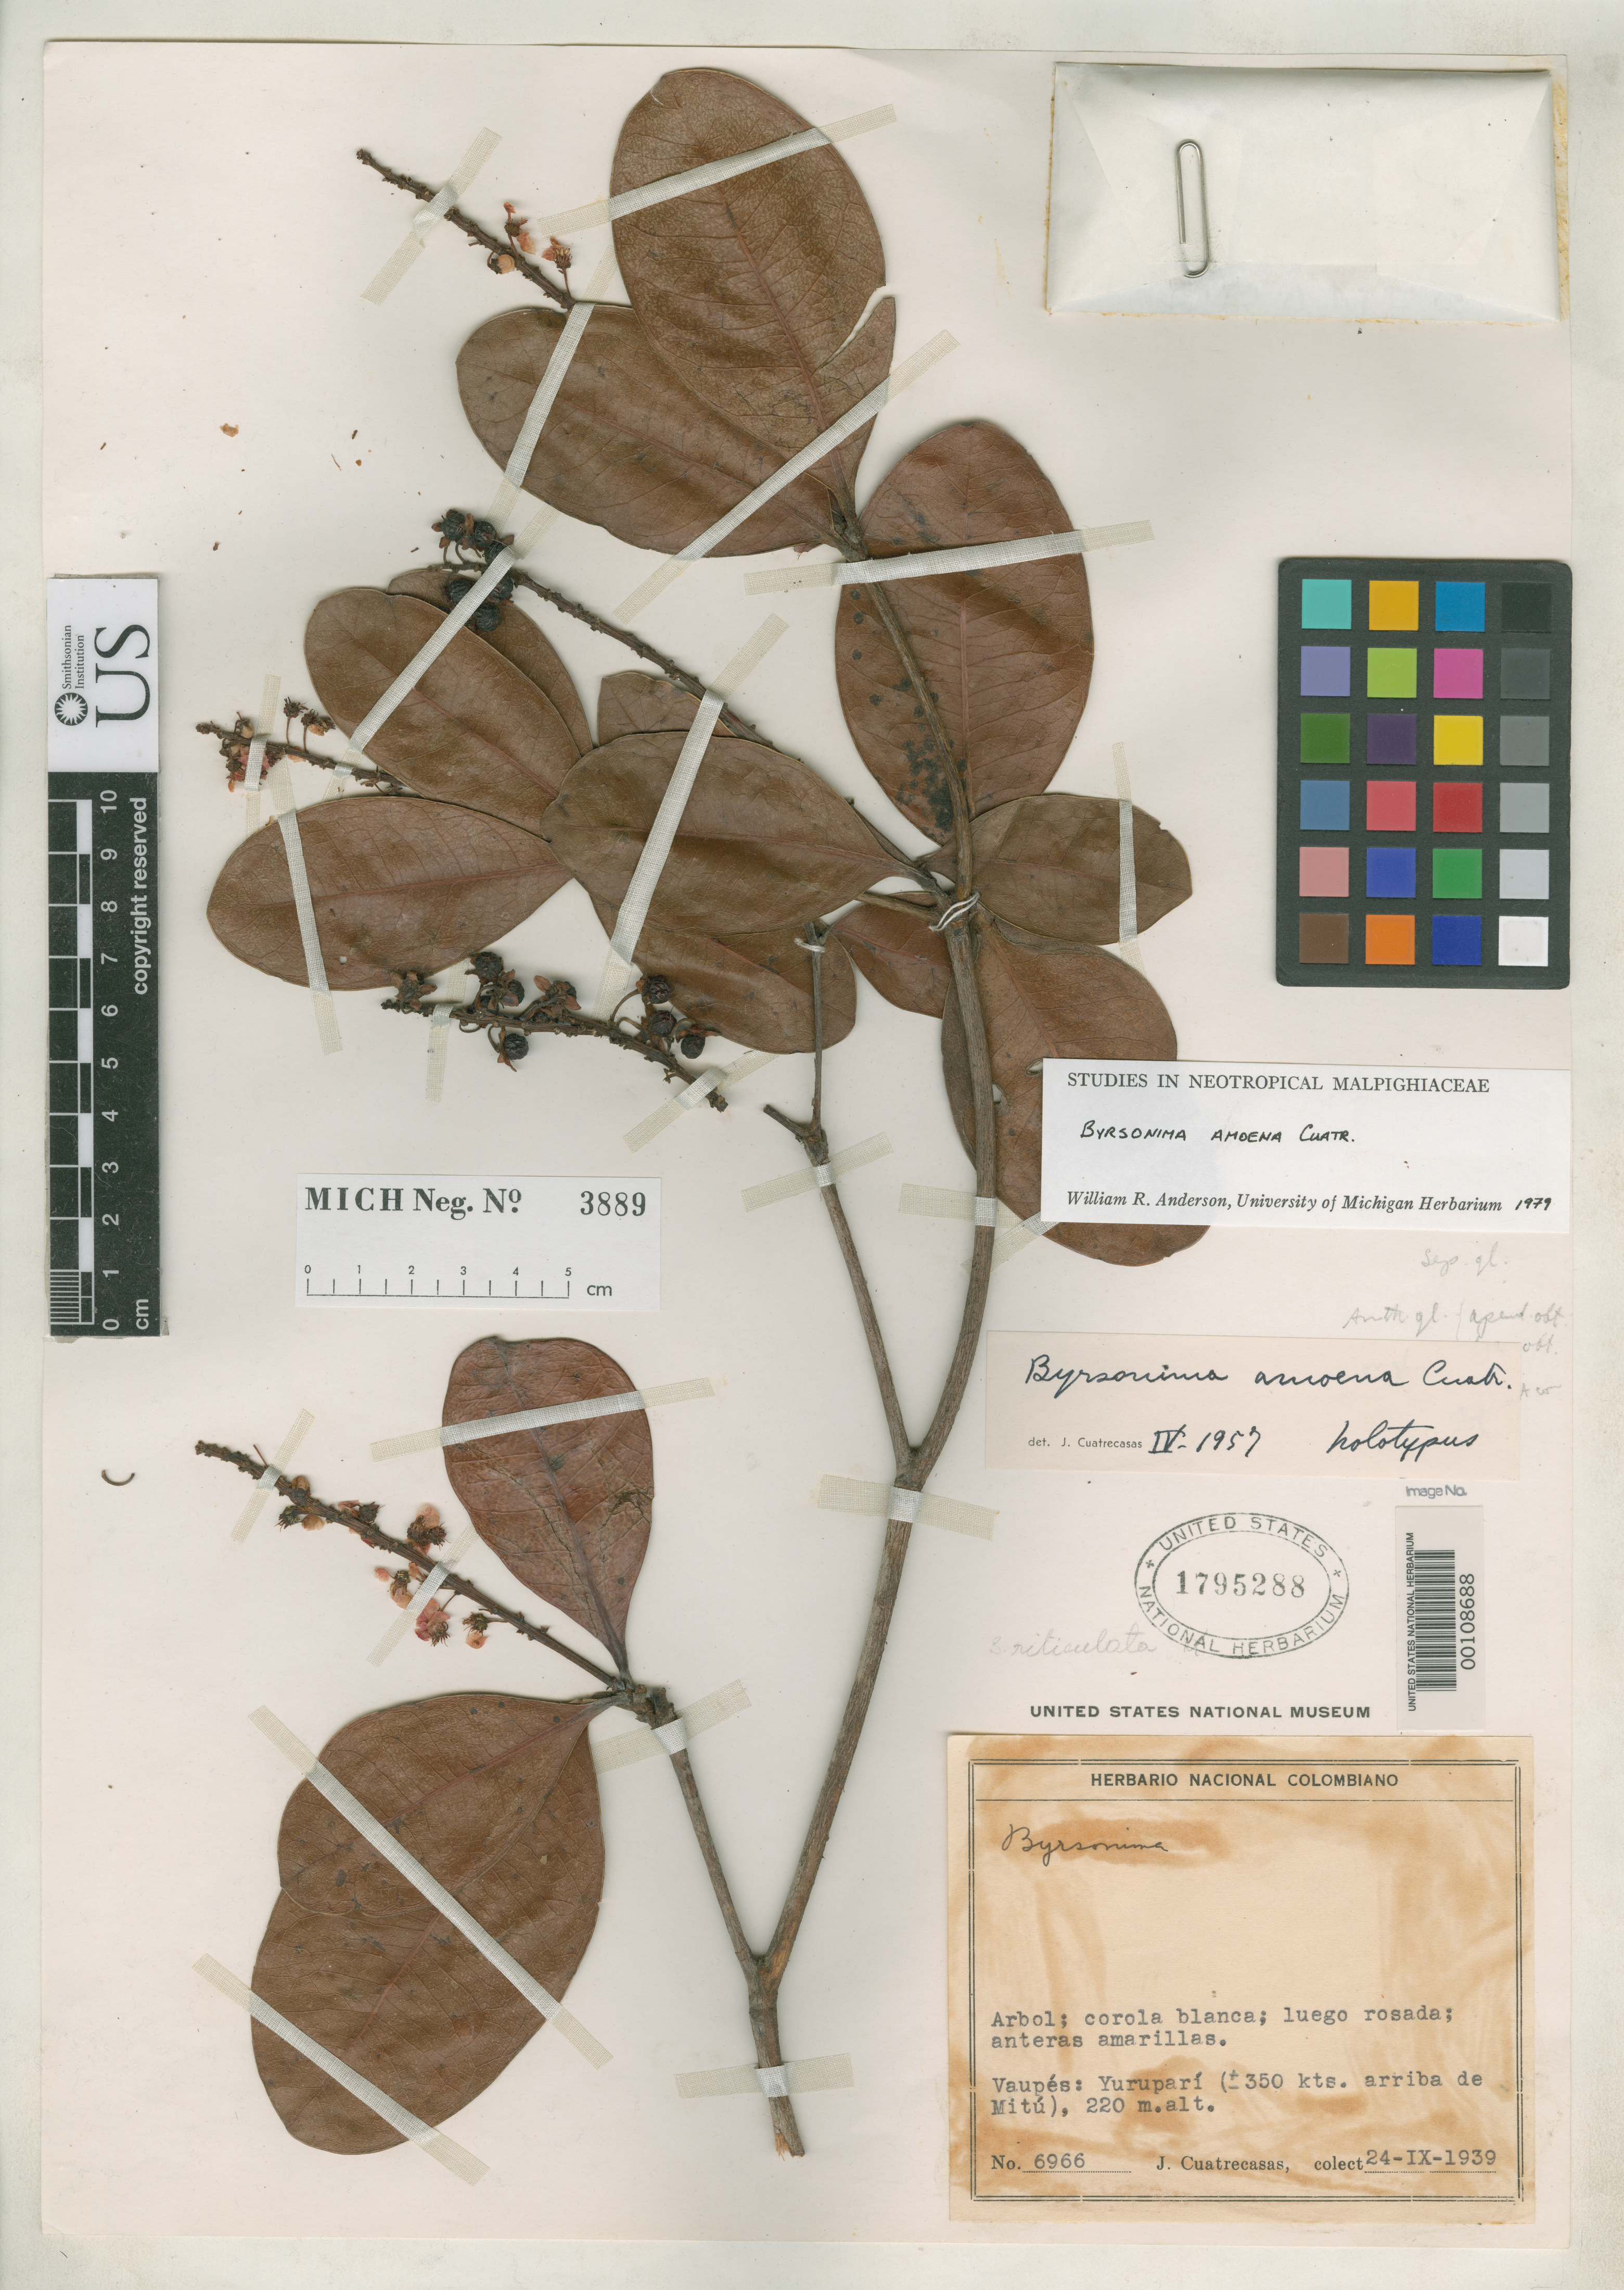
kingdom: Plantae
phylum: Tracheophyta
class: Magnoliopsida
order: Malpighiales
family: Malpighiaceae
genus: Byrsonima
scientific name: Byrsonima amoena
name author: Cuatrec.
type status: Holotype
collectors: J. Cuatrecasas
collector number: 6966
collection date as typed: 24 Sep 1939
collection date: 1939-09-24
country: Colombia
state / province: Vaupés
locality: Yurupari, 350 kts Ariba de Mitu.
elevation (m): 220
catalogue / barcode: US 1795288